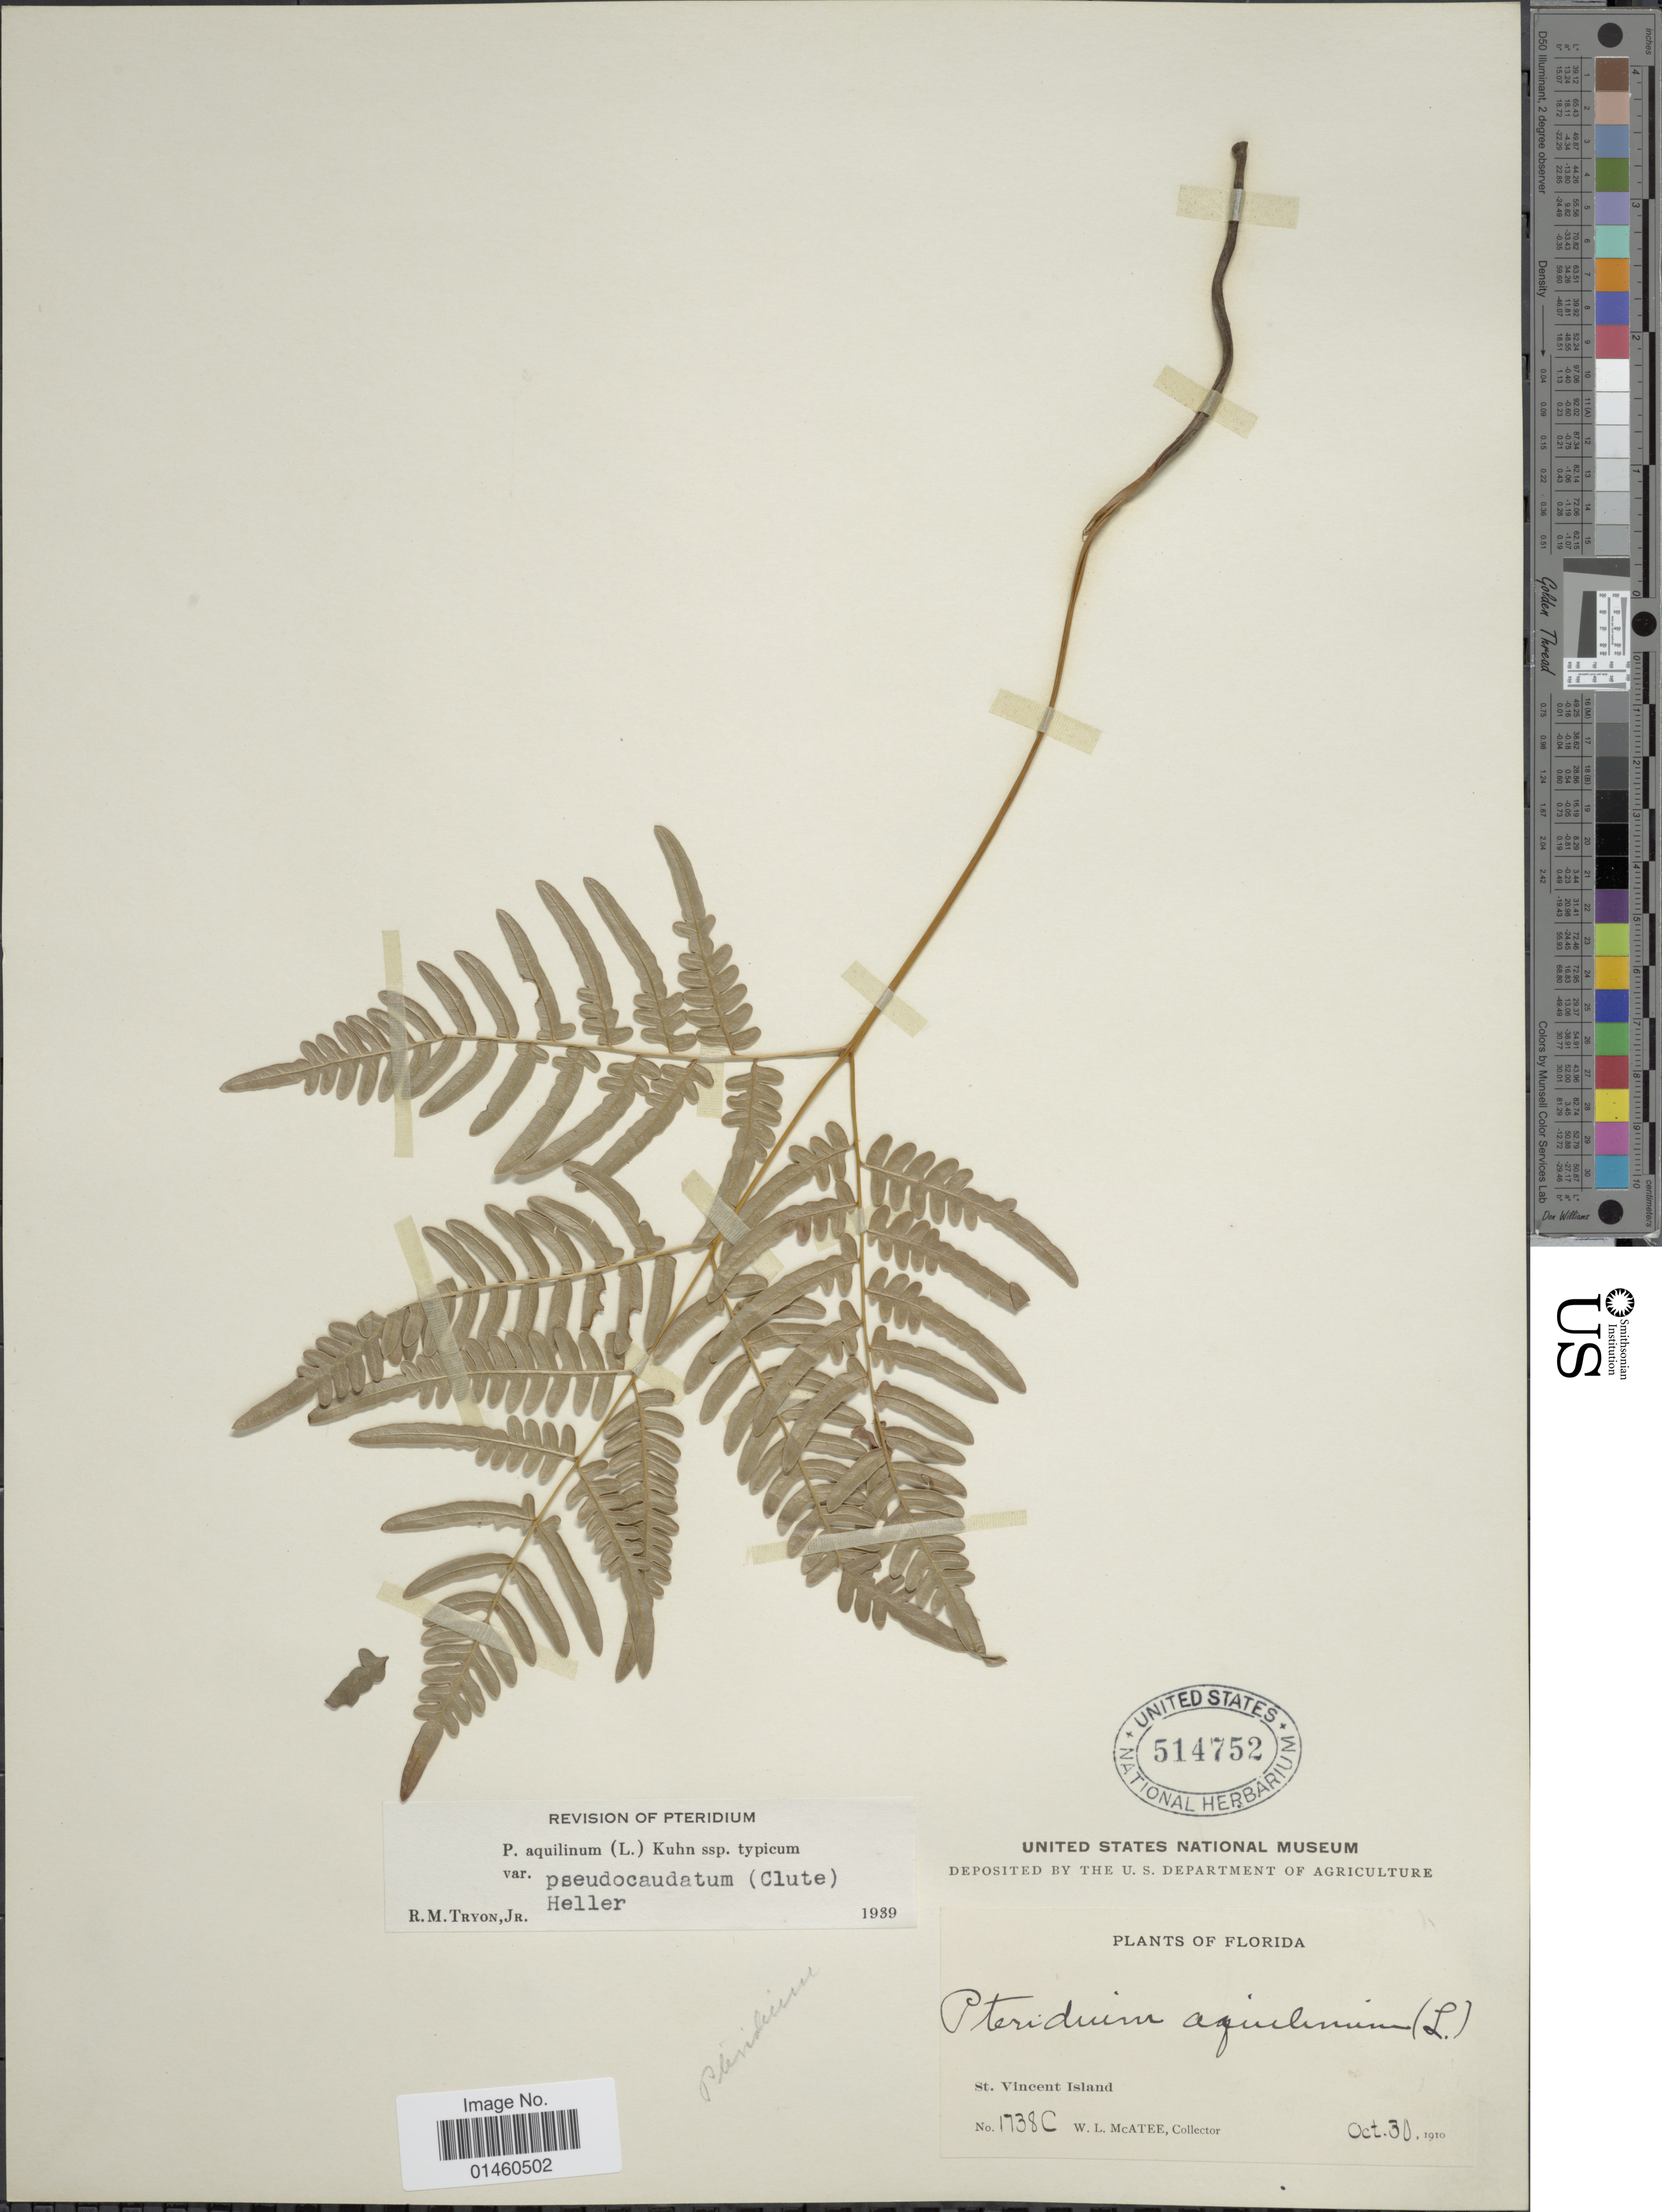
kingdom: Plantae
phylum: Tracheophyta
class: Polypodiopsida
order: Polypodiales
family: Dennstaedtiaceae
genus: Pteridium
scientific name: Pteridium aquilinum var. pseudocaudatum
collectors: W. McAtee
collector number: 1738C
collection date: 1910-10-30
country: United States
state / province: Florida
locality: St. Vincent Island.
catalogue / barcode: US 514752